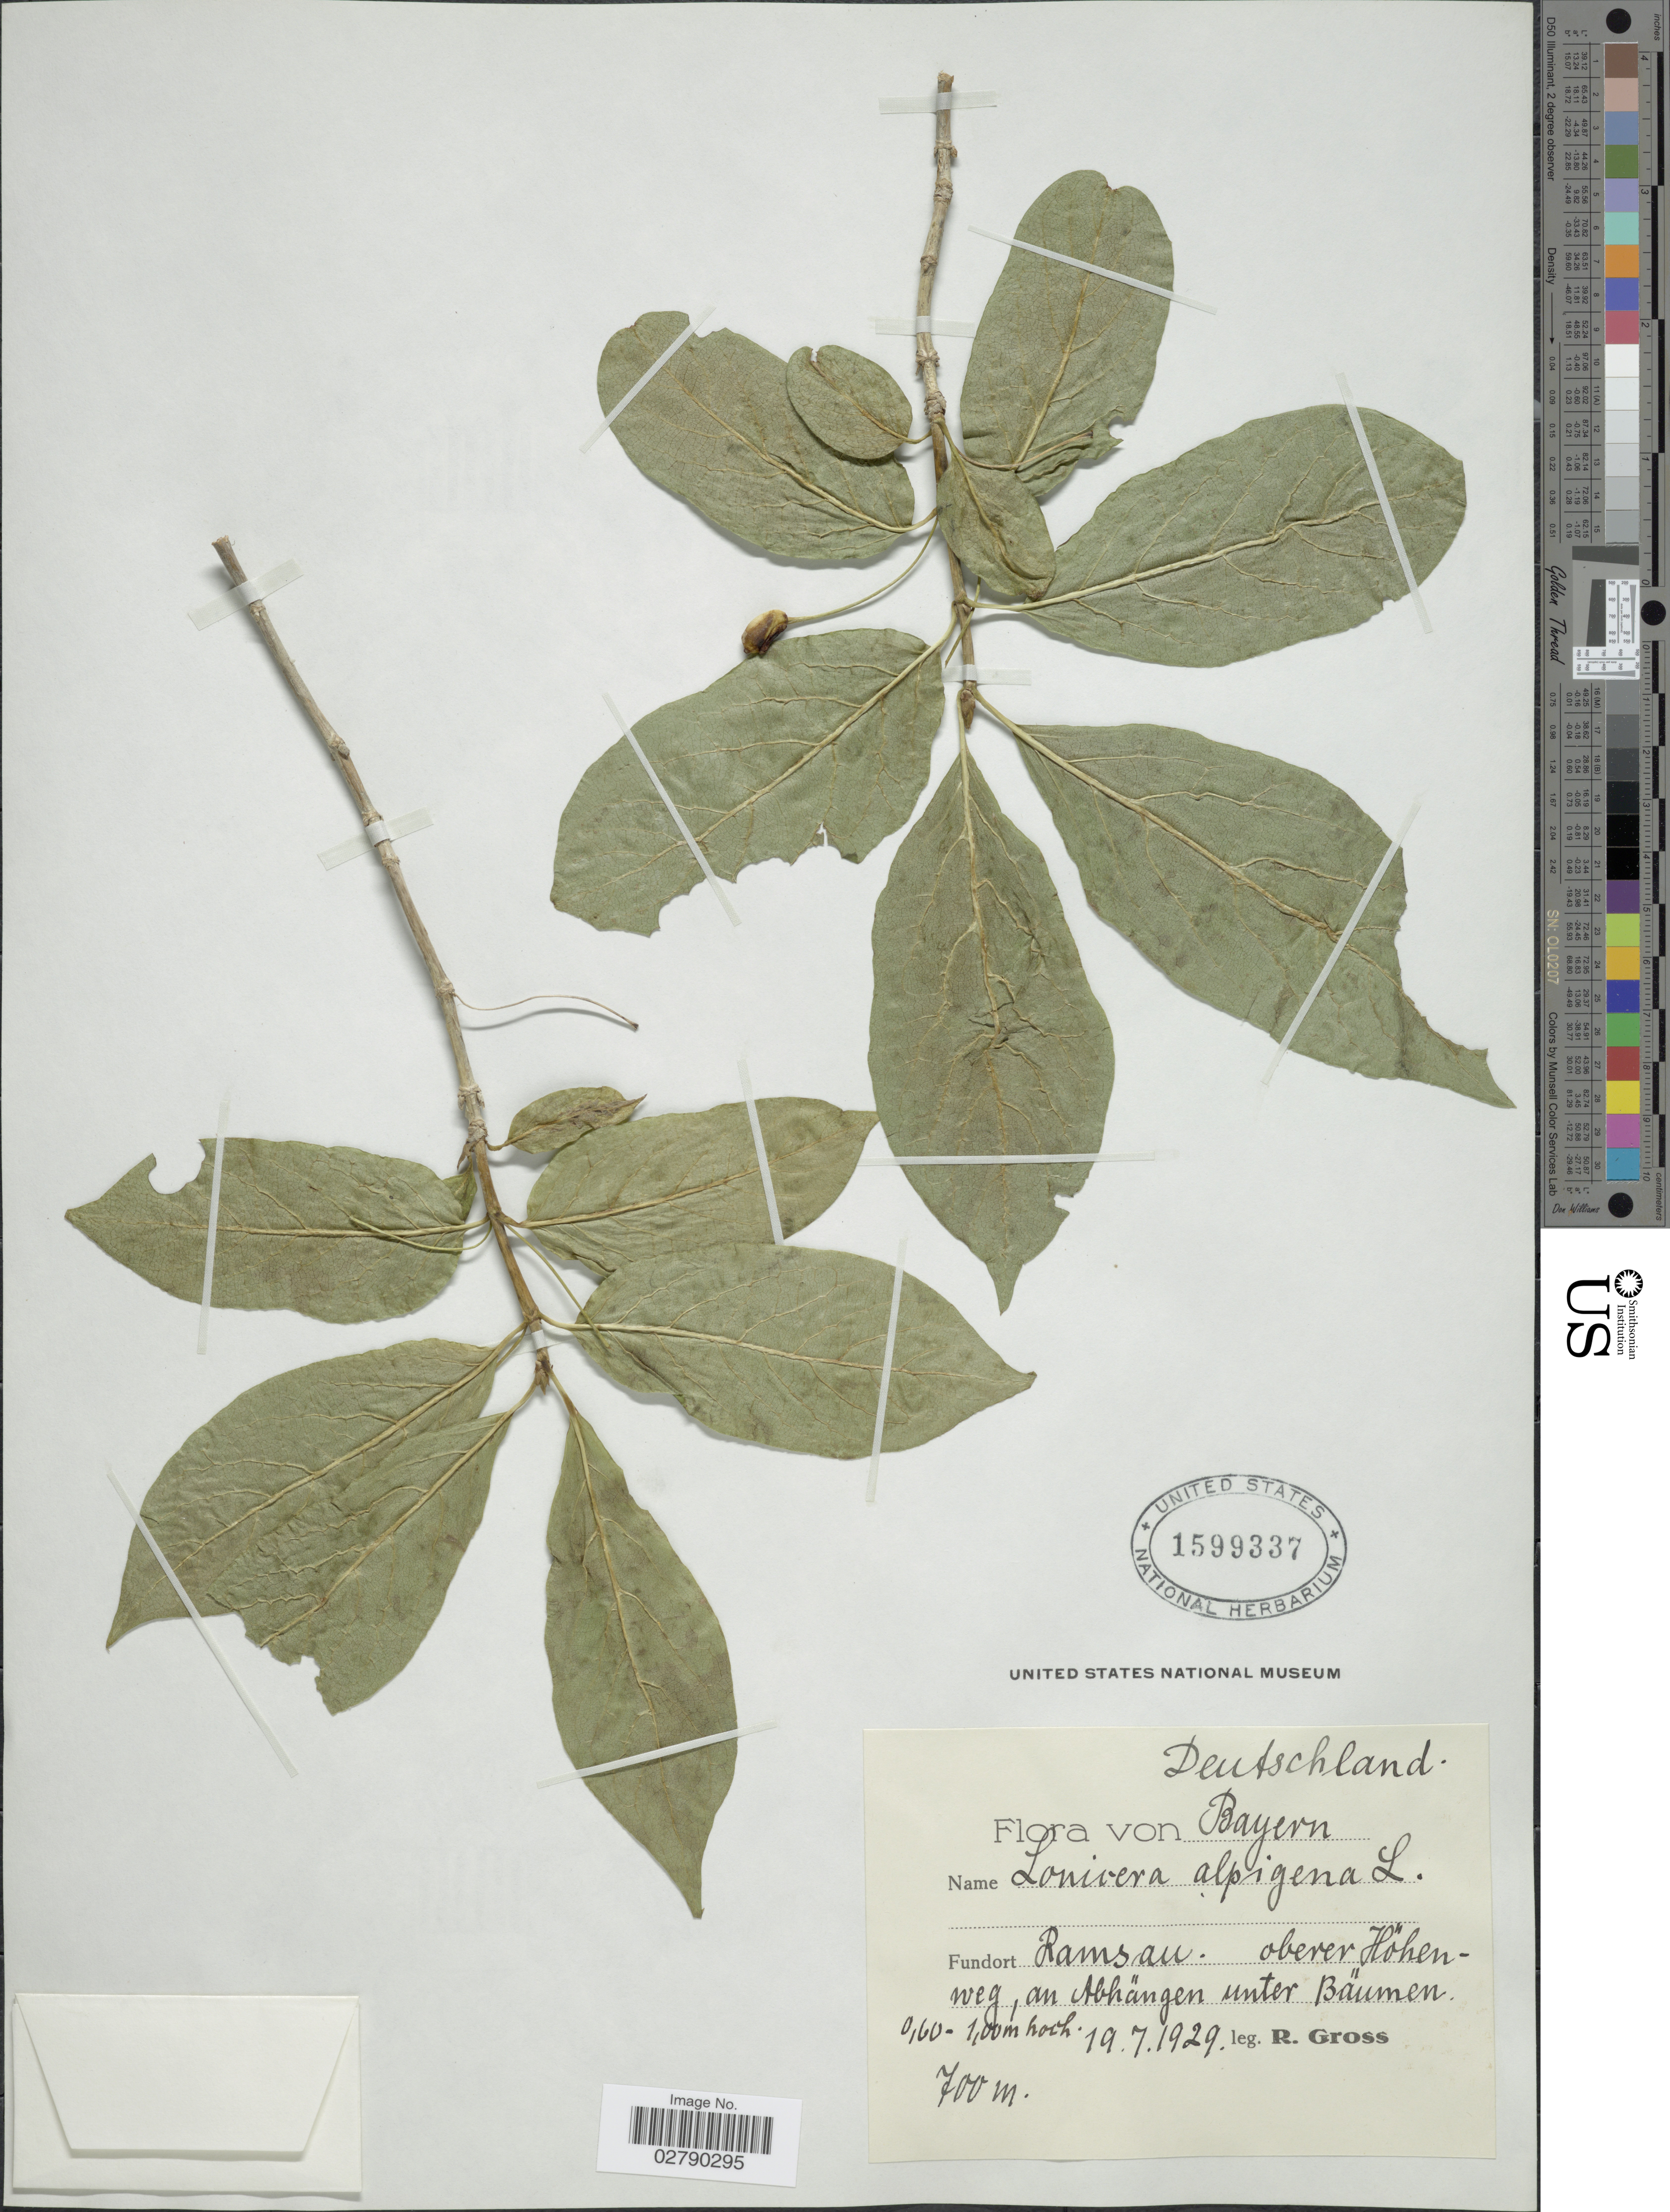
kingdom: Plantae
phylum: Tracheophyta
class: Magnoliopsida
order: Dipsacales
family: Caprifoliaceae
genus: Leycesteria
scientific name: Leycesteria alpigena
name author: L.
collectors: R. Gross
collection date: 1929-07-19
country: Germany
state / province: Bayern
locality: Deutschland. Ramsau. [interpreted]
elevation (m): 700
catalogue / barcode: US 1599337